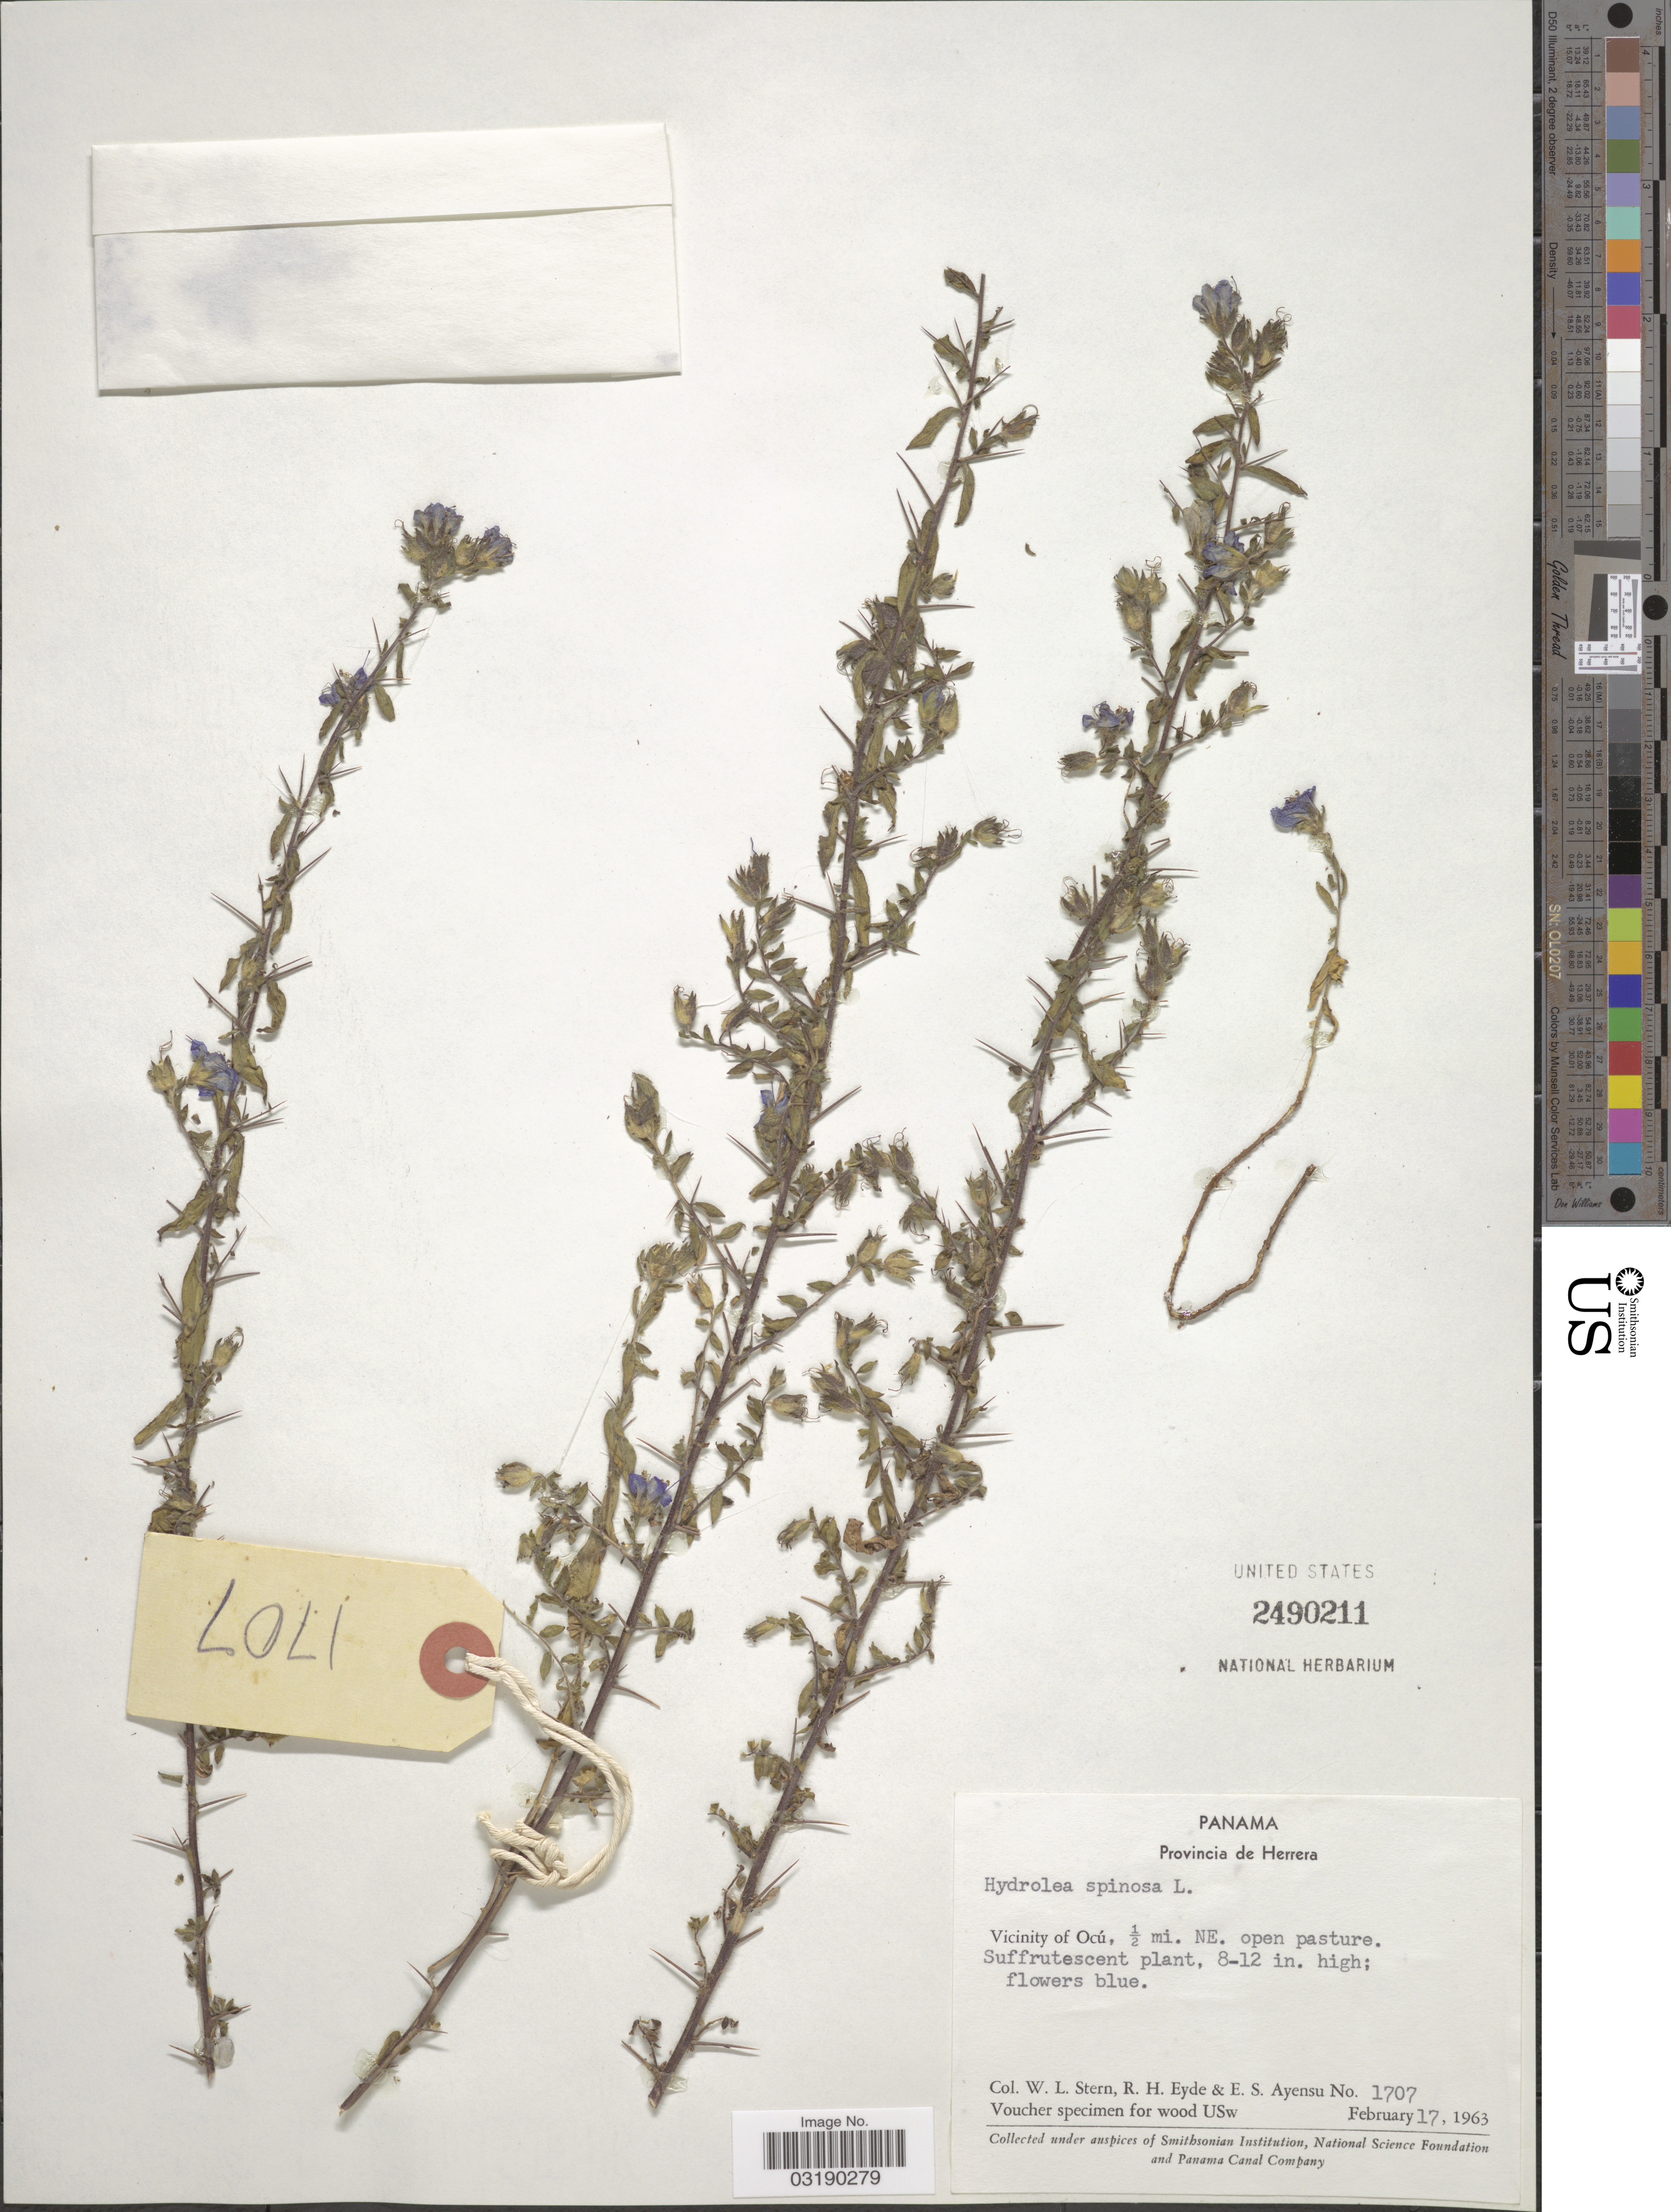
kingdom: Plantae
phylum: Tracheophyta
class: Magnoliopsida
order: Solanales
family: Hydroleaceae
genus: Hydrolea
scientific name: Hydrolea spinosa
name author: L.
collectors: W. L. Stern, R. H. Eyde & E. S. Ayensu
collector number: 1707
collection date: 1963-02-17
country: Panama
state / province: Herrera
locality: Provincia de Herrera. Vicinity of Ocú, ½ mi. NE.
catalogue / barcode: US 2490211